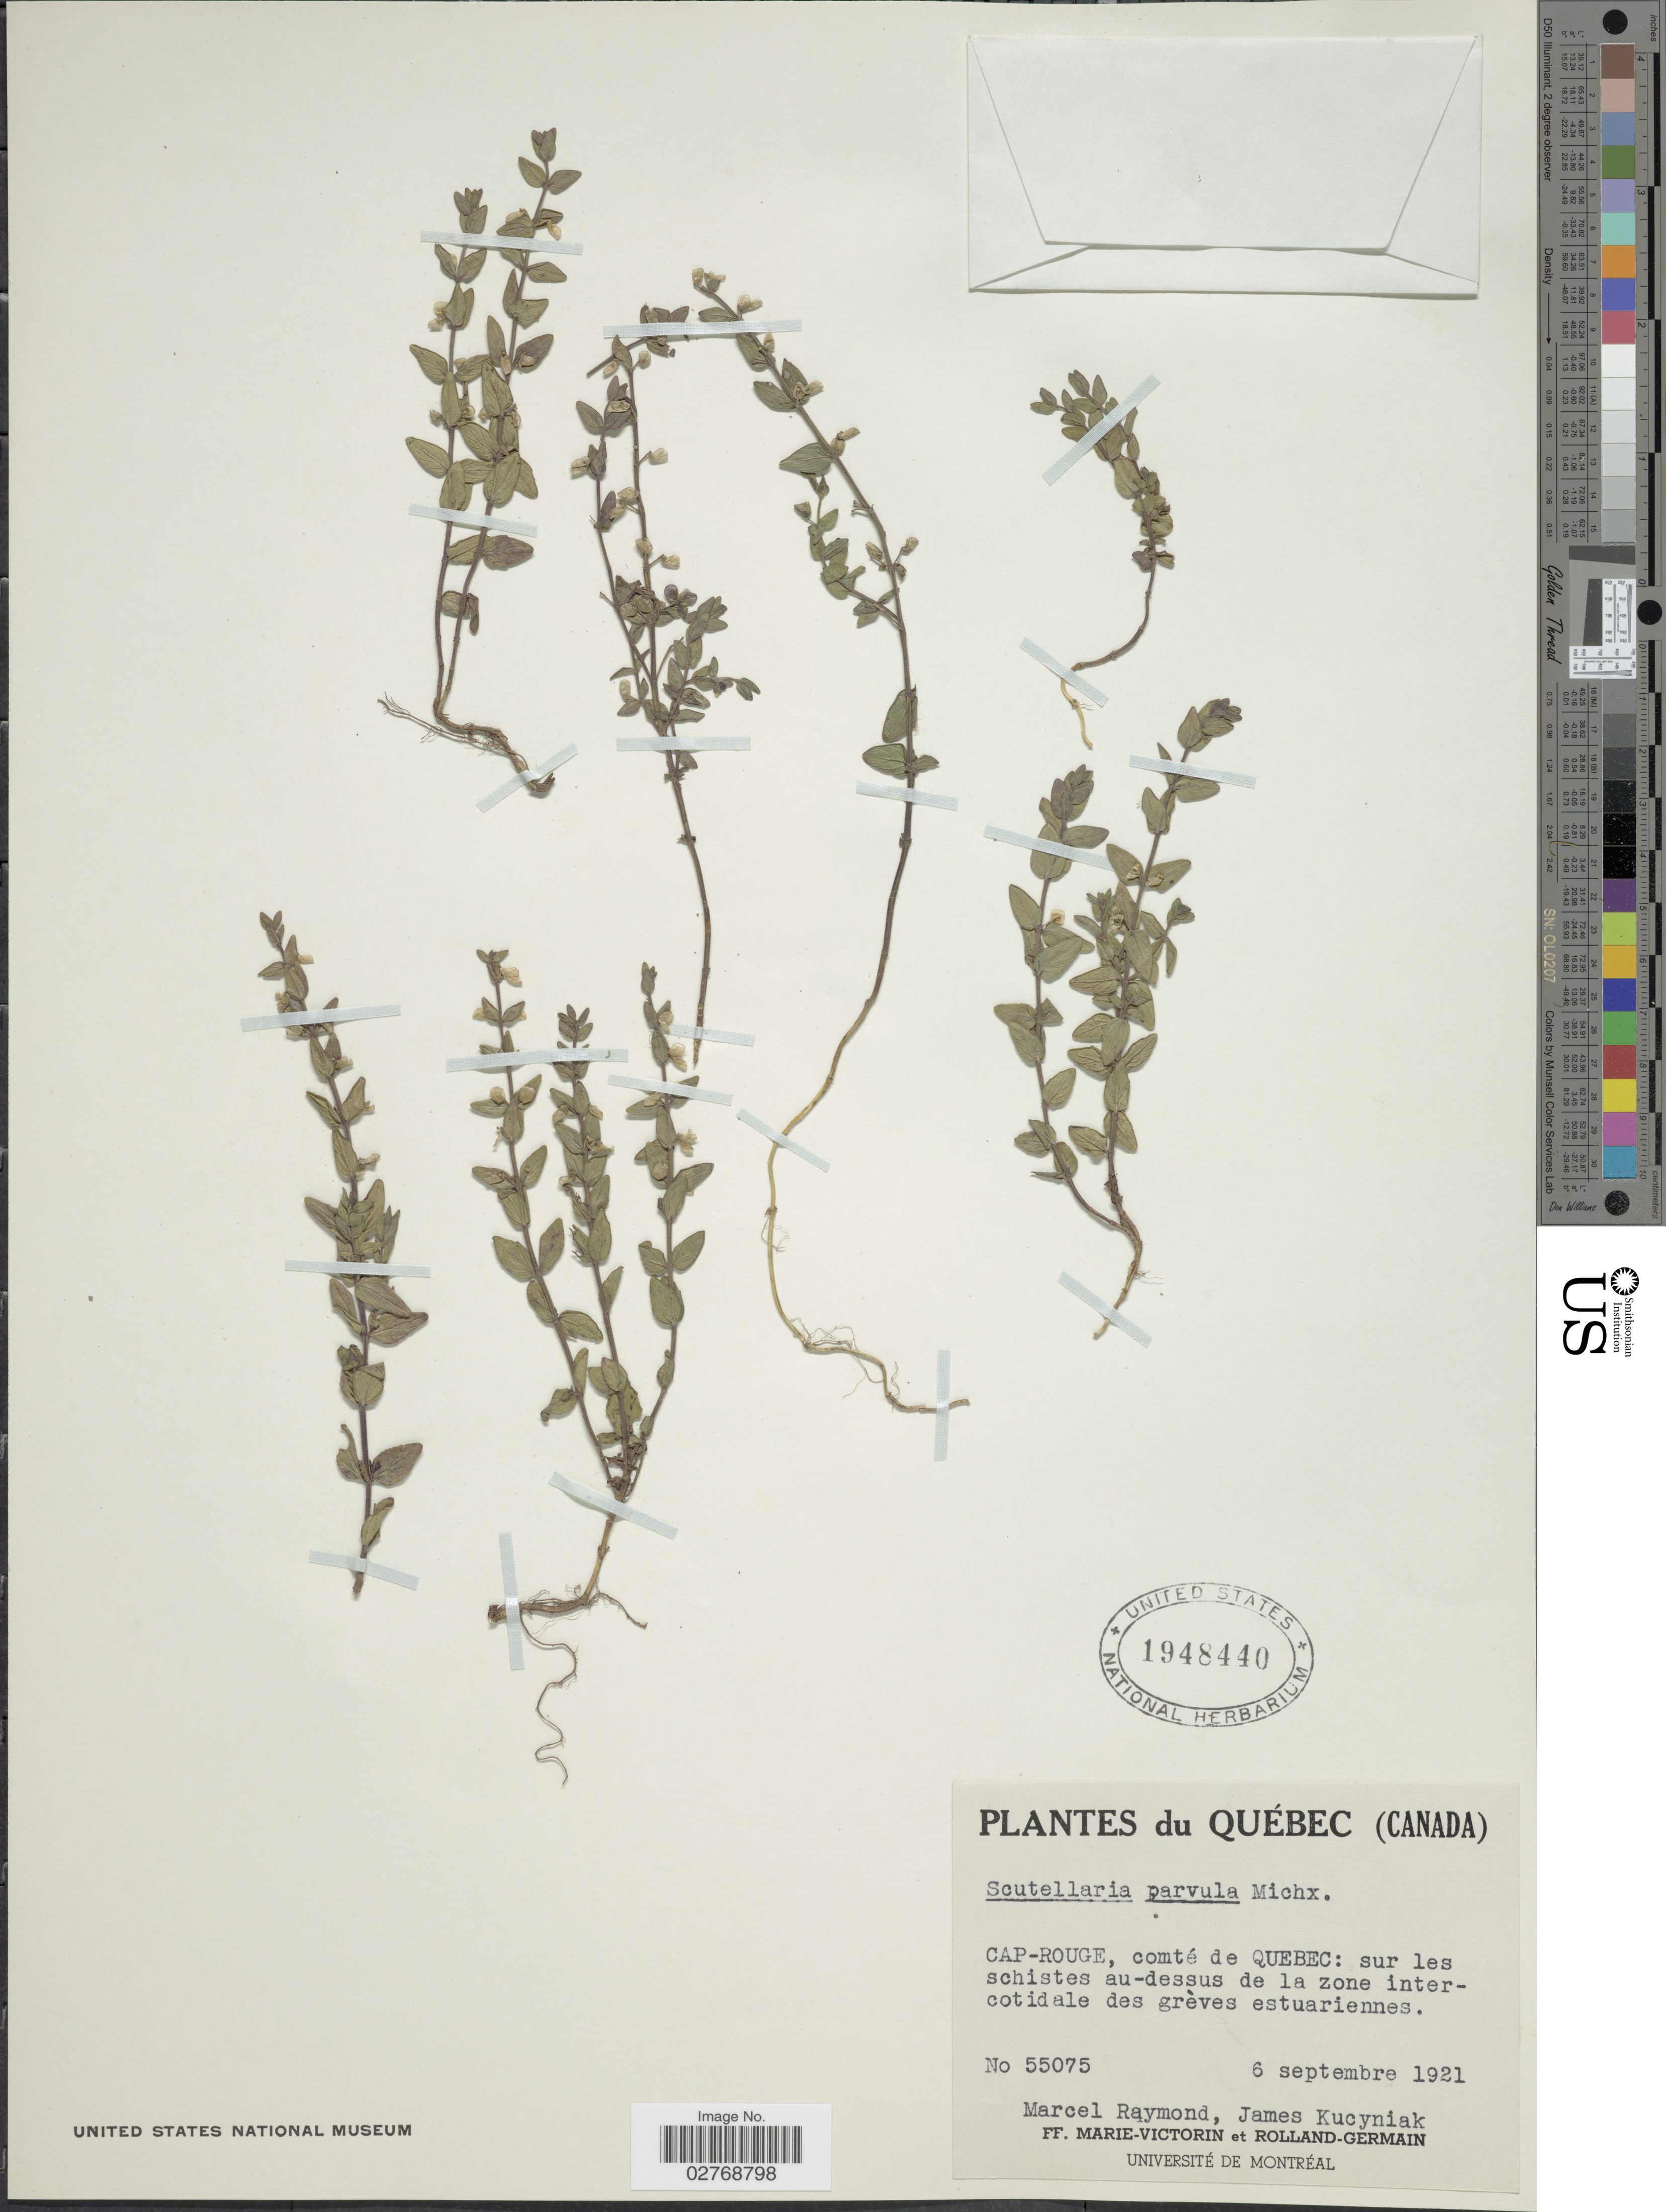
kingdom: Plantae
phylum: Tracheophyta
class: Magnoliopsida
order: Lamiales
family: Lamiaceae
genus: Scutellaria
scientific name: Scutellaria parvula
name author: Michx.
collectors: M. Raymond, J. Kucyniak, F. Marie-Victorin & Rolland-Germain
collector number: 55075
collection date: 1921-09-06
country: Canada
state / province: Quebec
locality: Cap-Rouge, comté de Quebec: sur les schistes au-dessus de la zone intercotidale des grèves estuariennes.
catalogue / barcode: US 1948440